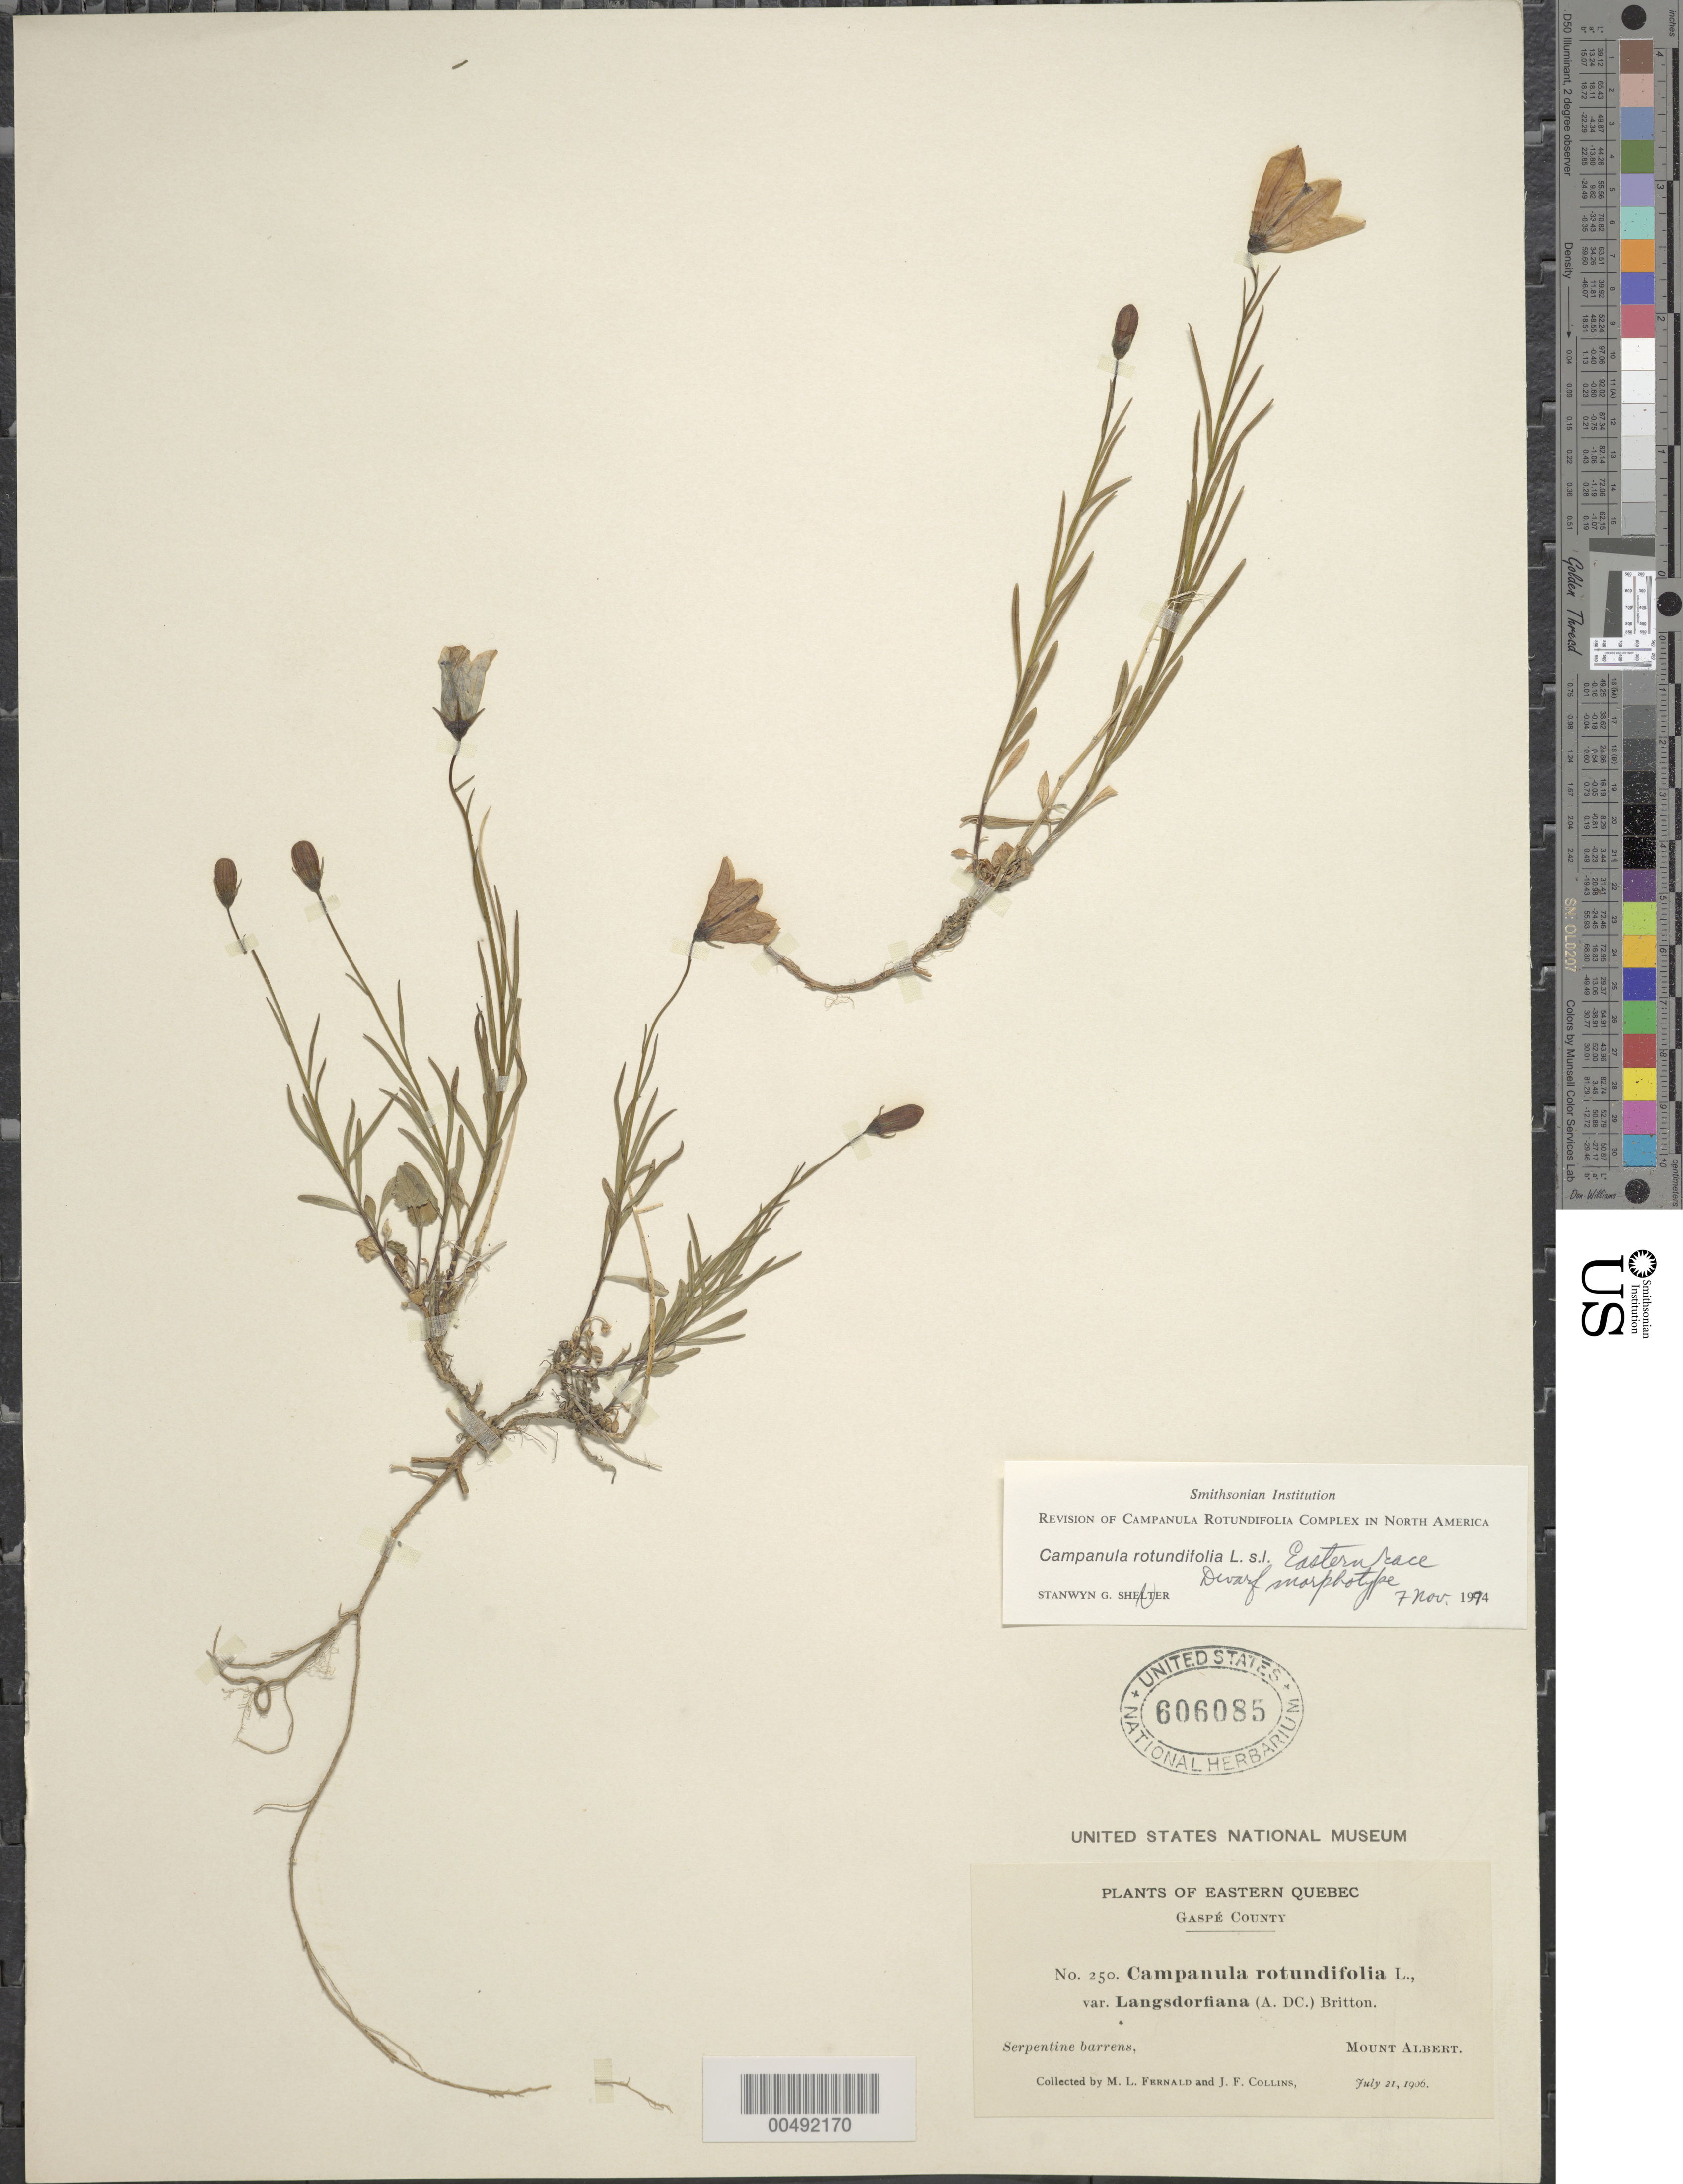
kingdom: Plantae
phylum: Tracheophyta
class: Magnoliopsida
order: Asterales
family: Campanulaceae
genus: Campanula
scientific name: Campanula rotundifolia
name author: L.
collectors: M. L. Fernald & J. Collins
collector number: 250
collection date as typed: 21 Jul 1906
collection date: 1906-07-21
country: Canada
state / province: Quebec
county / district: La Haute-Gaspésie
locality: Mount Albert [Formerly of La Côte-de-Gaspé County]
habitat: serpentine barrens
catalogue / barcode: US 606085